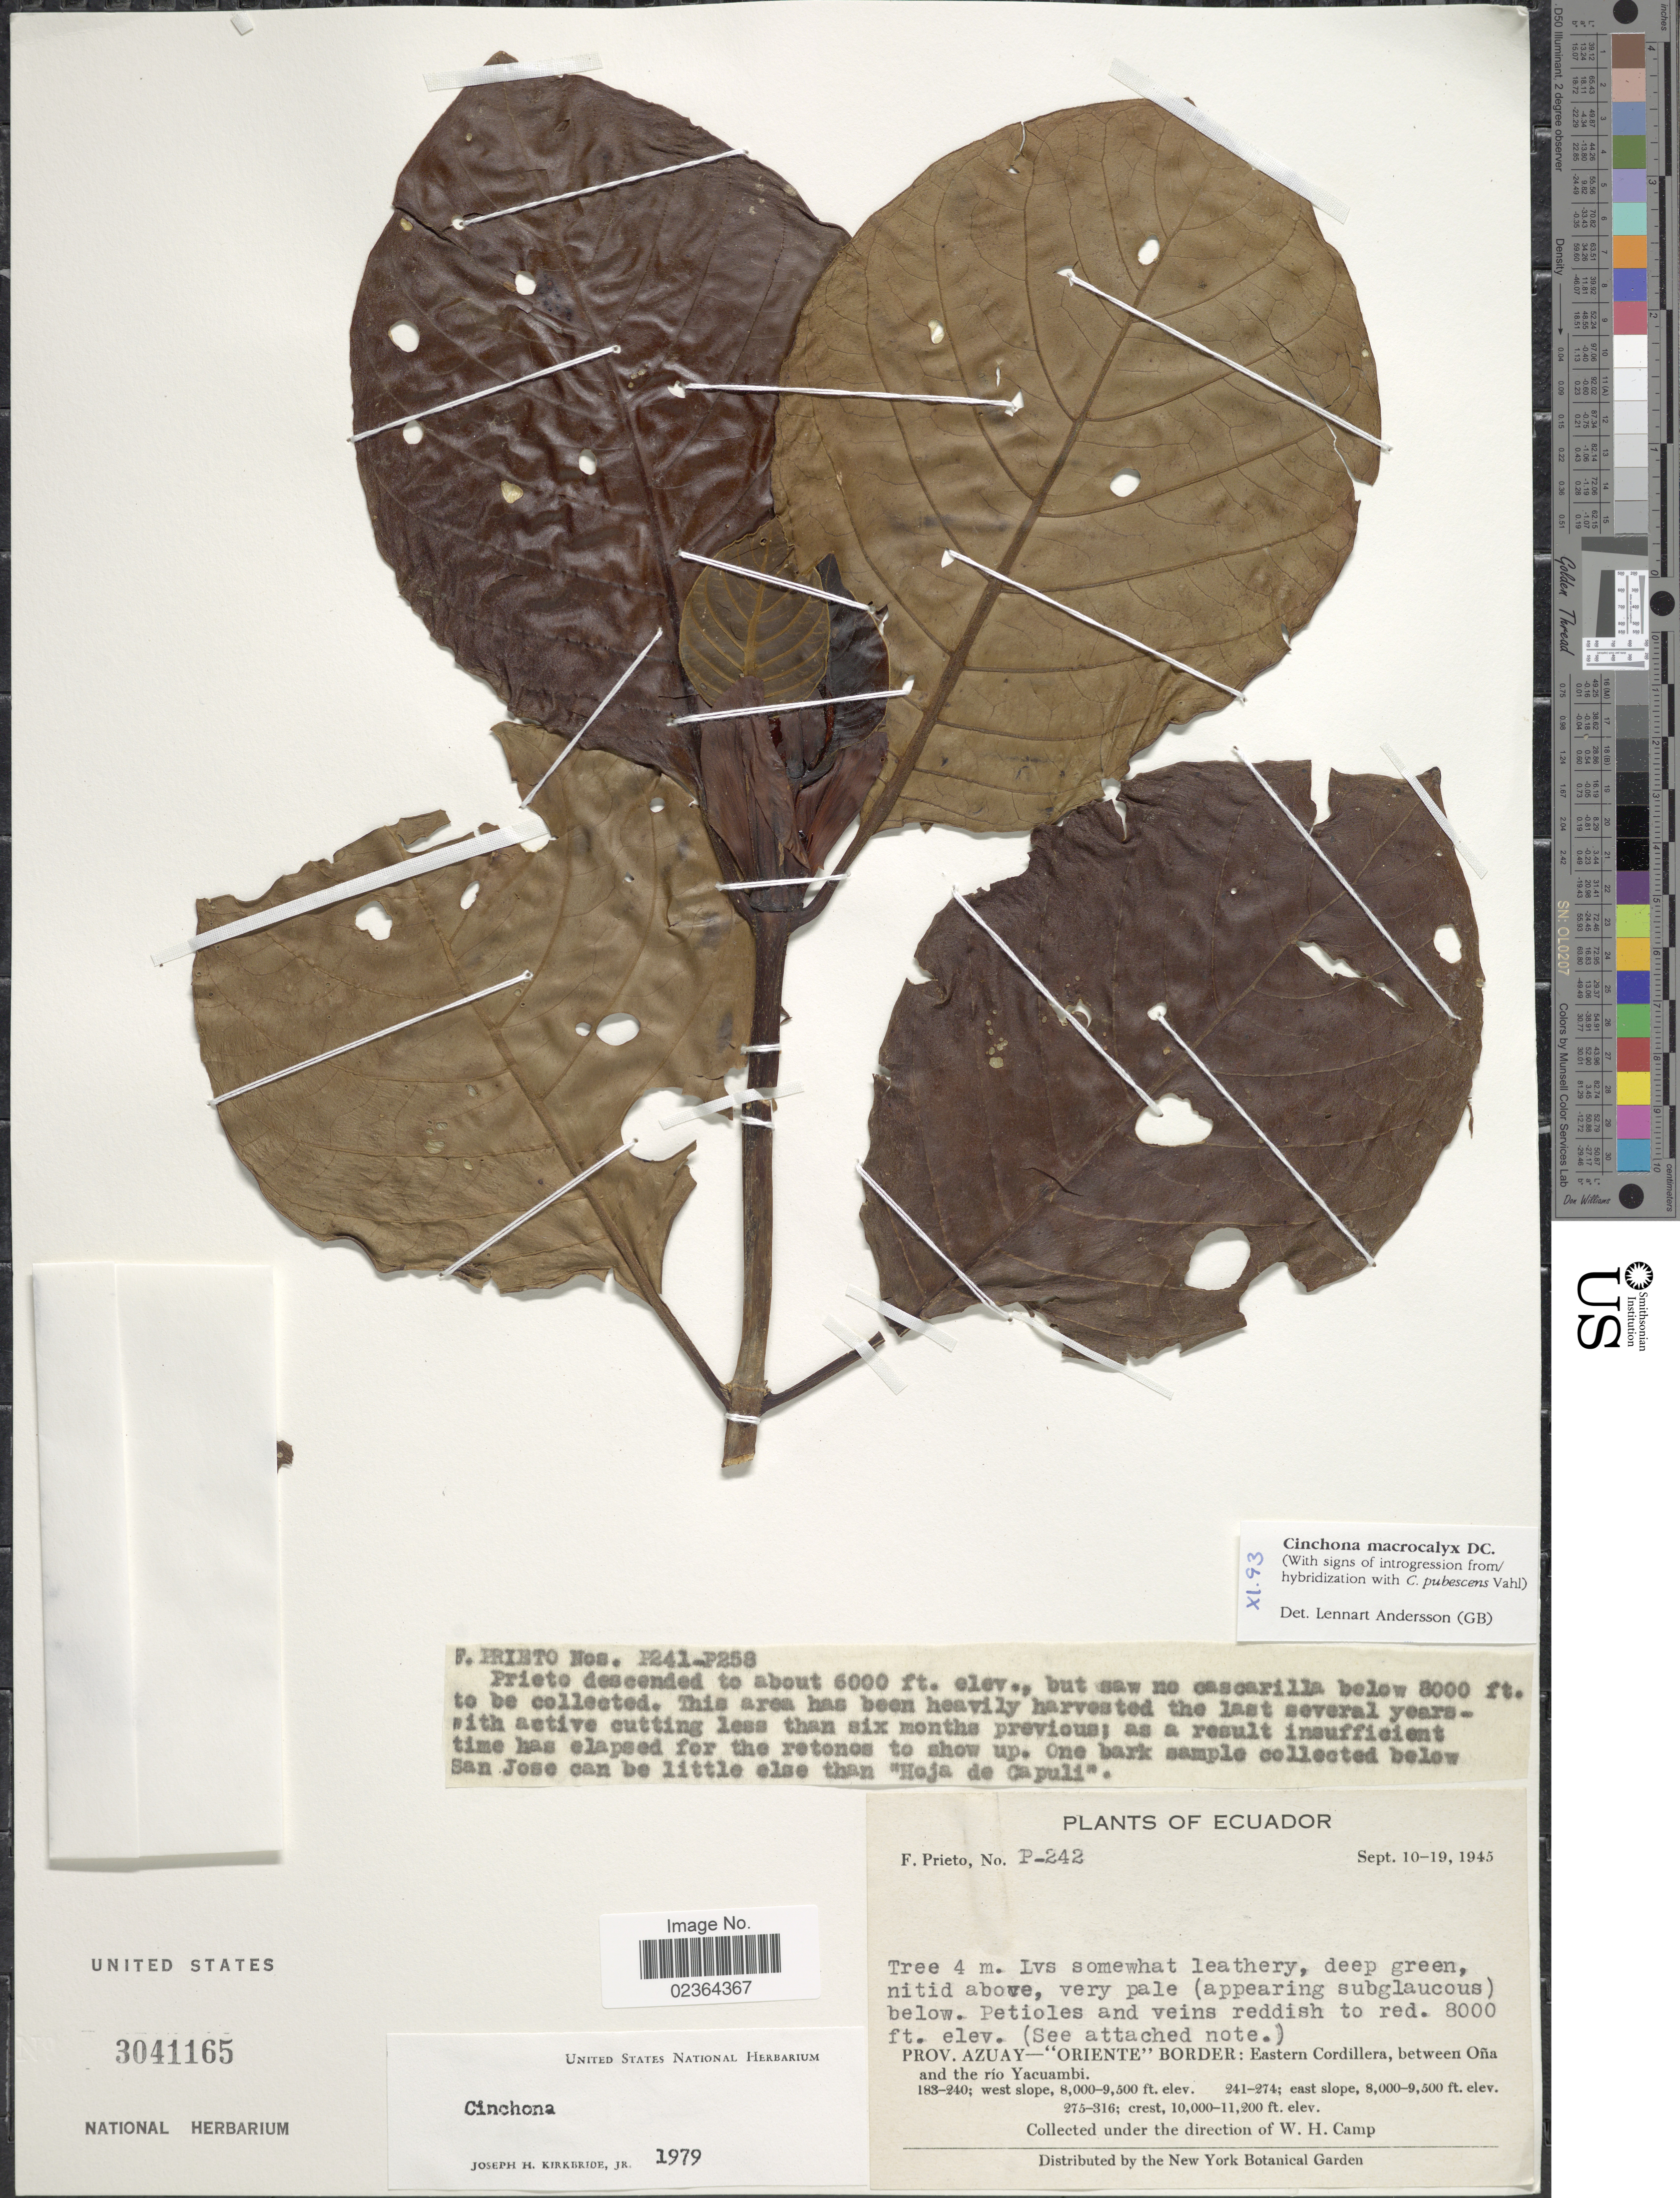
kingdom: Plantae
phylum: Tracheophyta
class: Magnoliopsida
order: Gentianales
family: Rubiaceae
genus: Cinchona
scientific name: Cinchona macrocalyx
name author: Pav. ex DC.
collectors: F. Prieto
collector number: P-242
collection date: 1945-09-10/1945-09-19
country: Ecuador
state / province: Azuay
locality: Prov. Azuay: Oriente Border: Eastern Cordillera, between Ona and the rio Yacuambi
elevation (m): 2438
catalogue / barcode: US 3041165